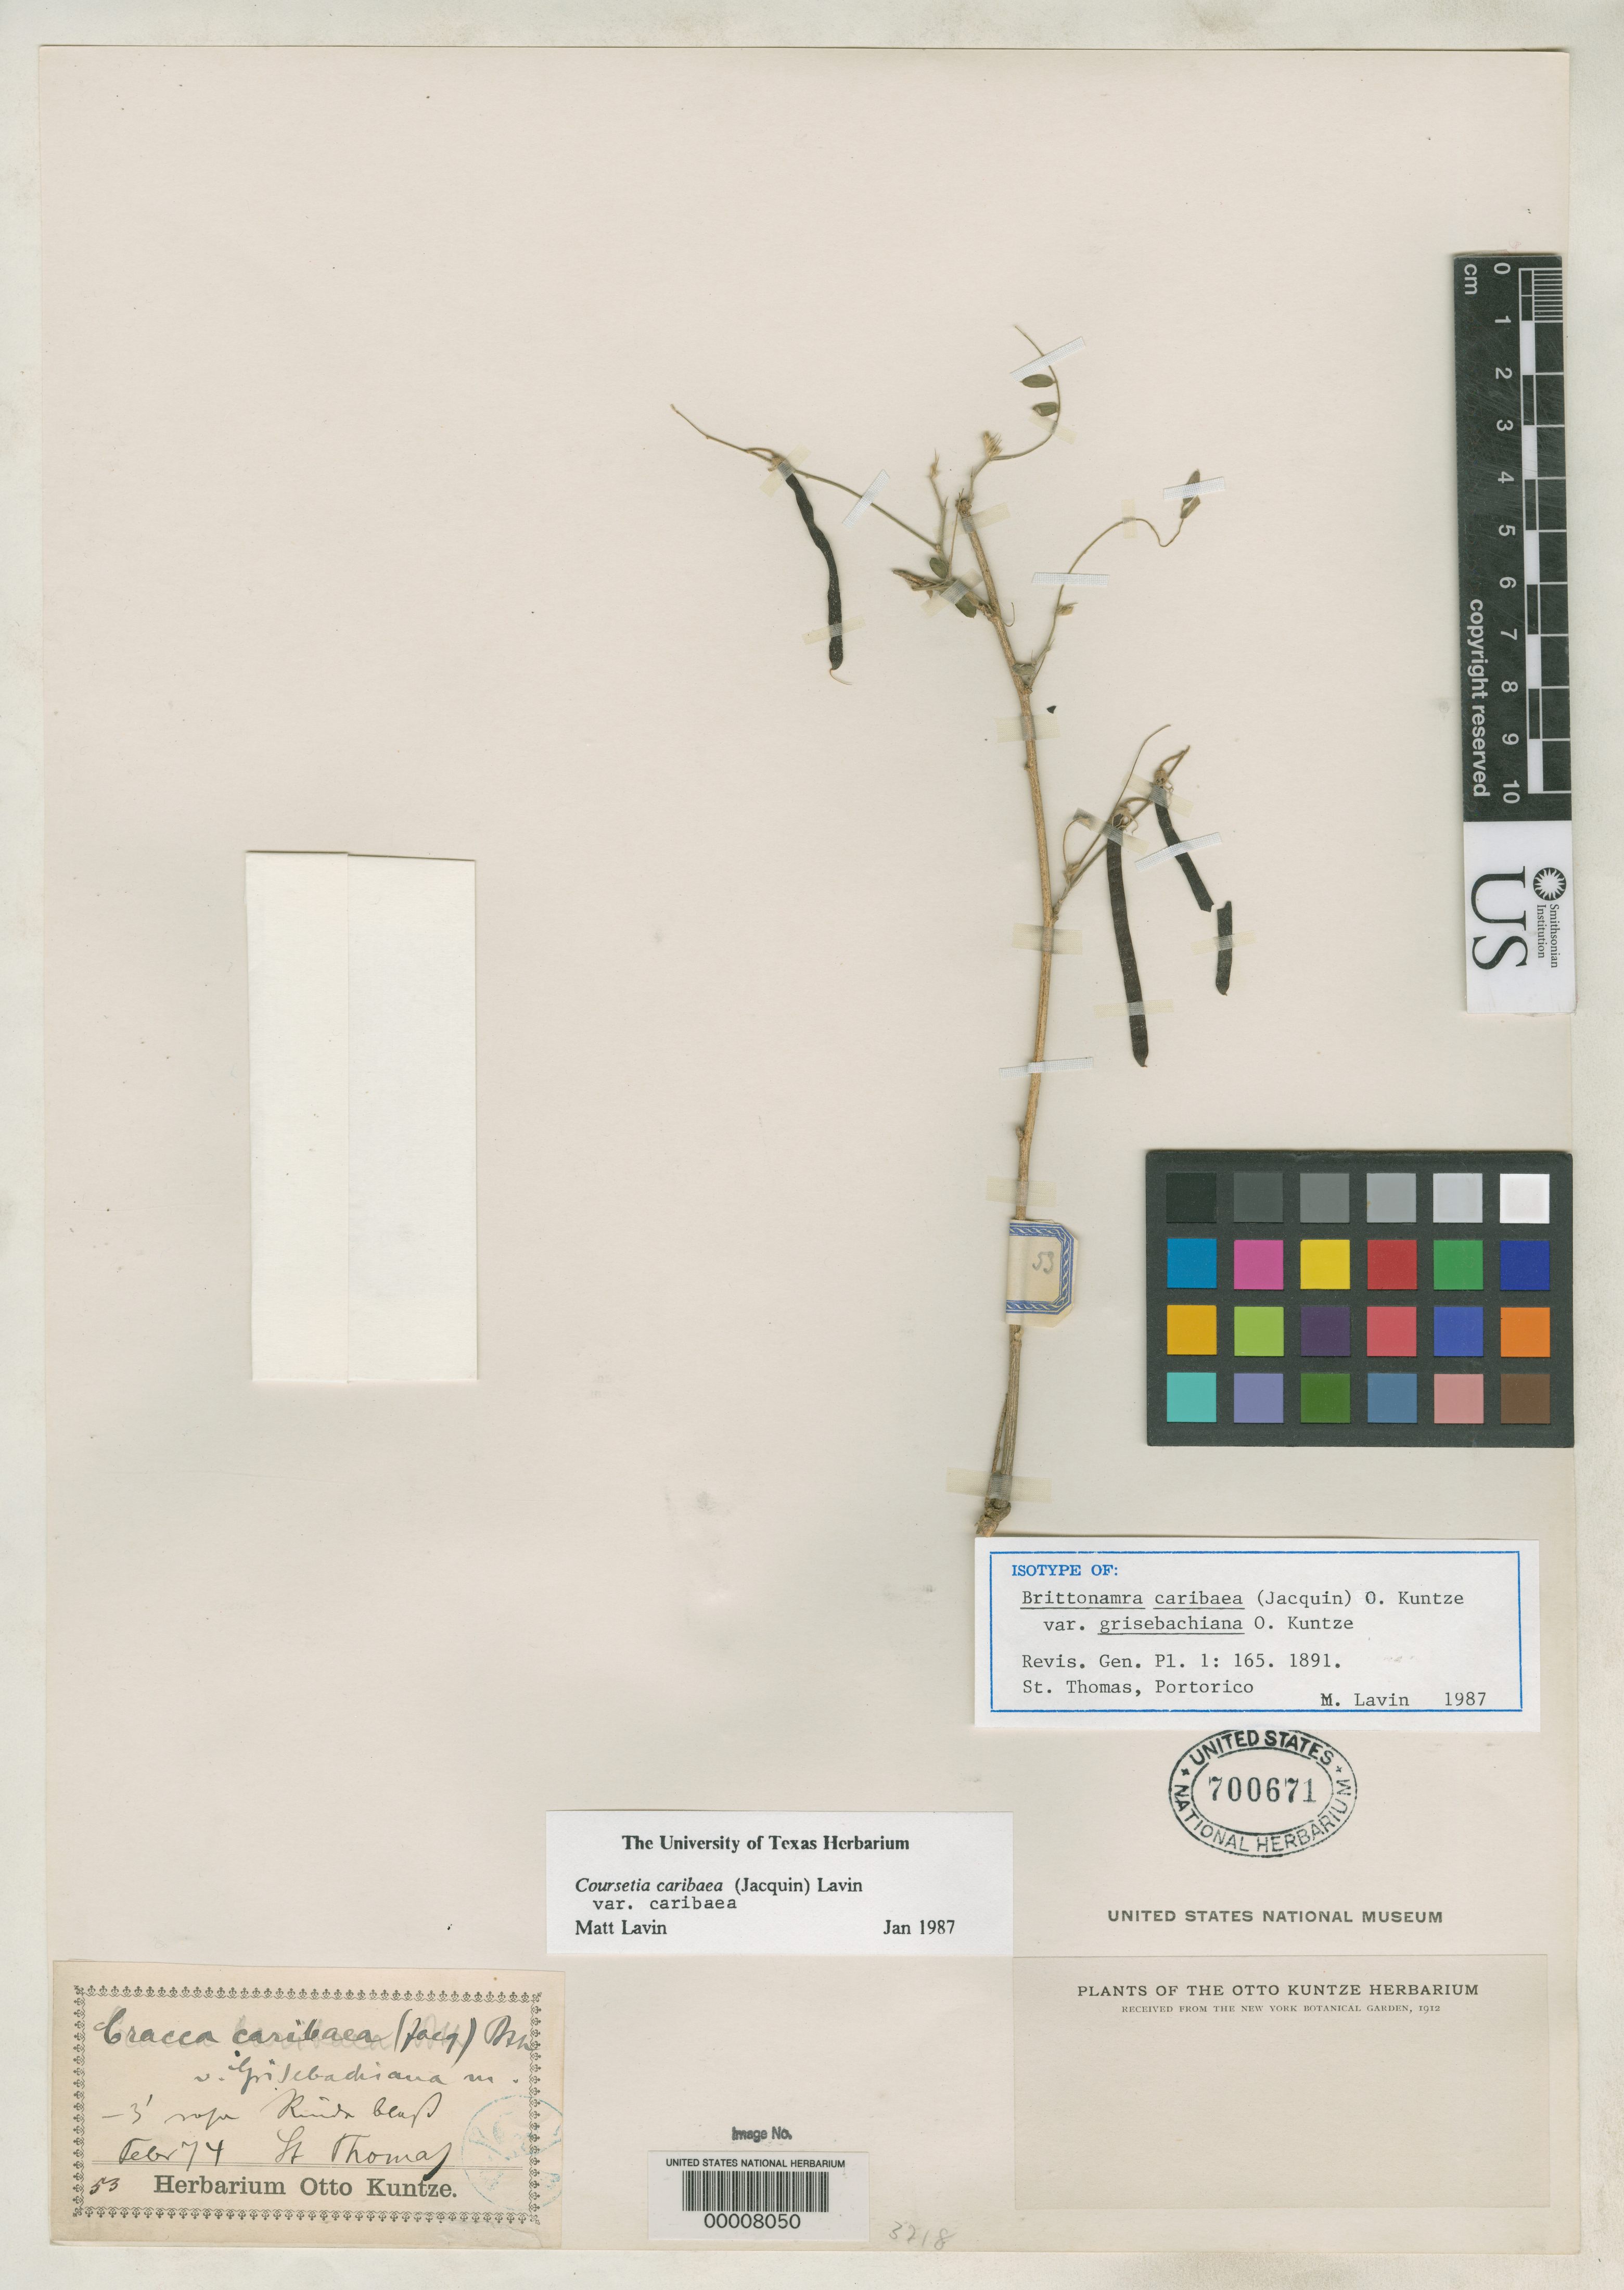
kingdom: Plantae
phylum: Tracheophyta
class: Magnoliopsida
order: Fabales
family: Fabaceae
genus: Brittonamra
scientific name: Brittonamra caribaea var. grisebachiana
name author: Kuntze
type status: Isotype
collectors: C.E.O. Kuntze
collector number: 53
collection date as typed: Feb 1874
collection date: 1874-02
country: U.S. Virgin Islands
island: St. Thomas Island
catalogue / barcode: US 700671